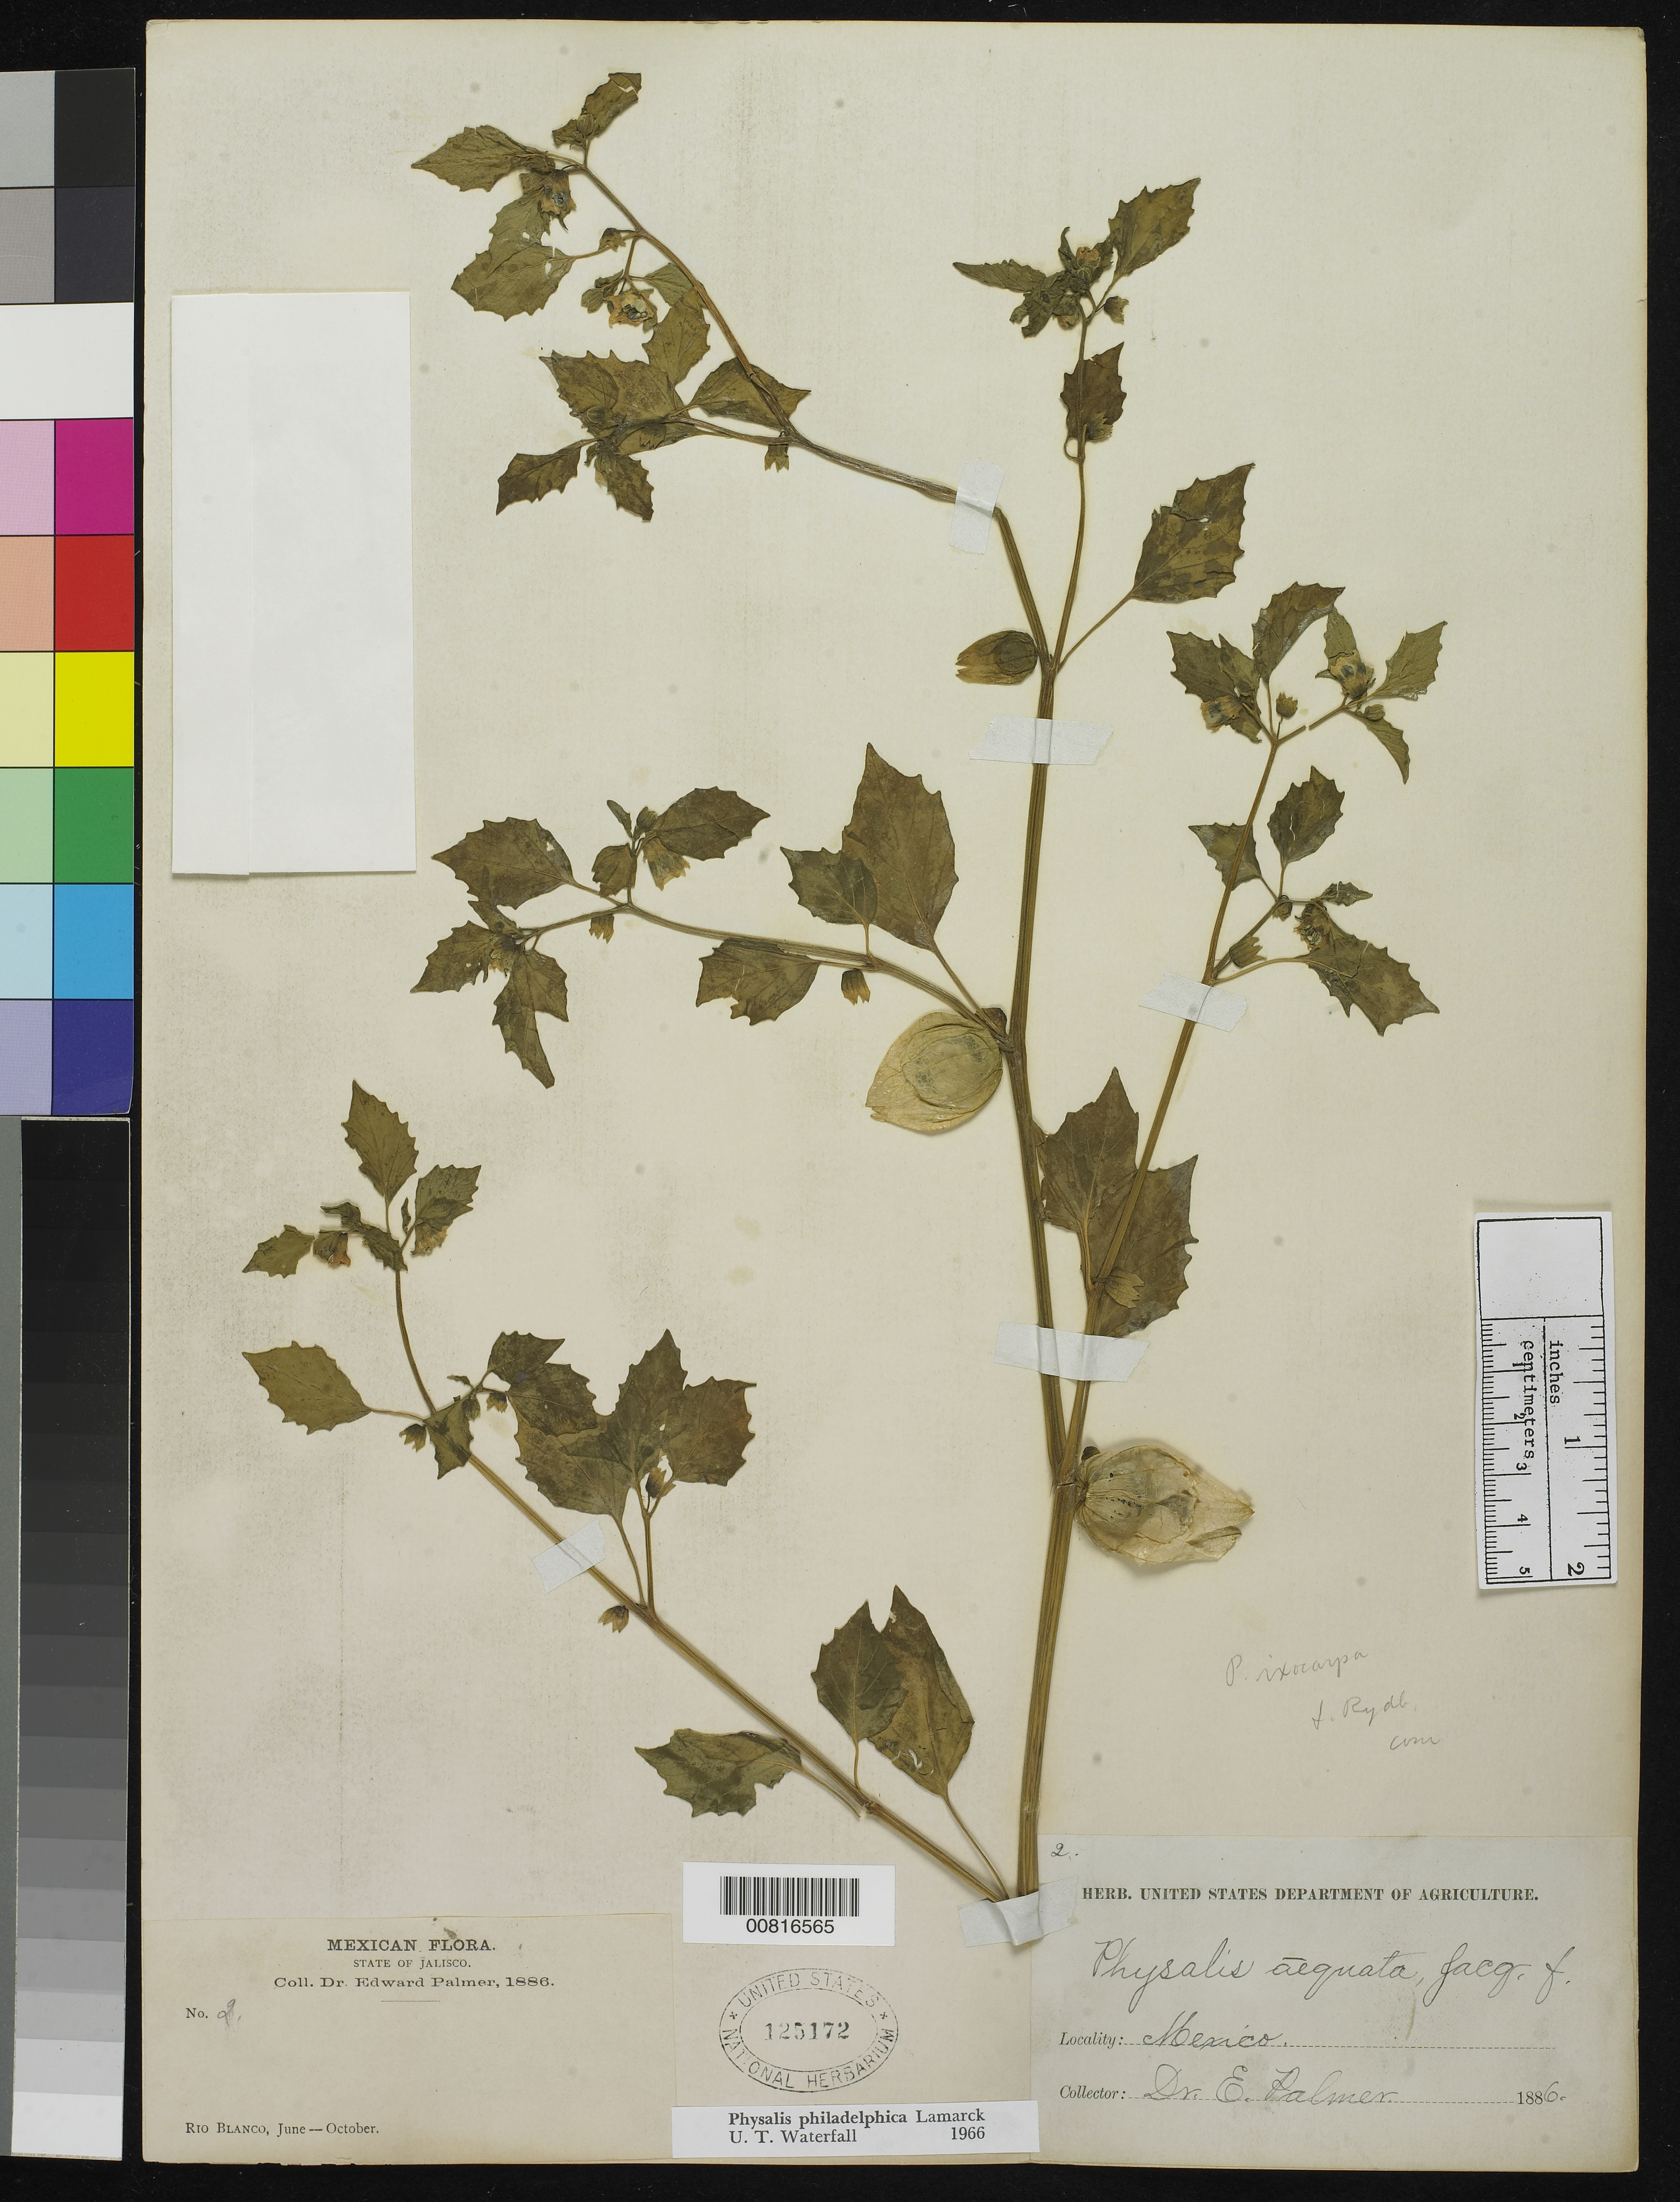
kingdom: Plantae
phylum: Tracheophyta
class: Magnoliopsida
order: Solanales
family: Solanaceae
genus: Physalis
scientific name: Physalis philadelphica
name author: Lam.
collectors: E. Palmer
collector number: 2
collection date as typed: Jun 1886 to -- Oct 1886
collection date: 1886-06/1886-10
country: Mexico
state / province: Jalisco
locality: Rio Blanco, Jalisco.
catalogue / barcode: US 125172